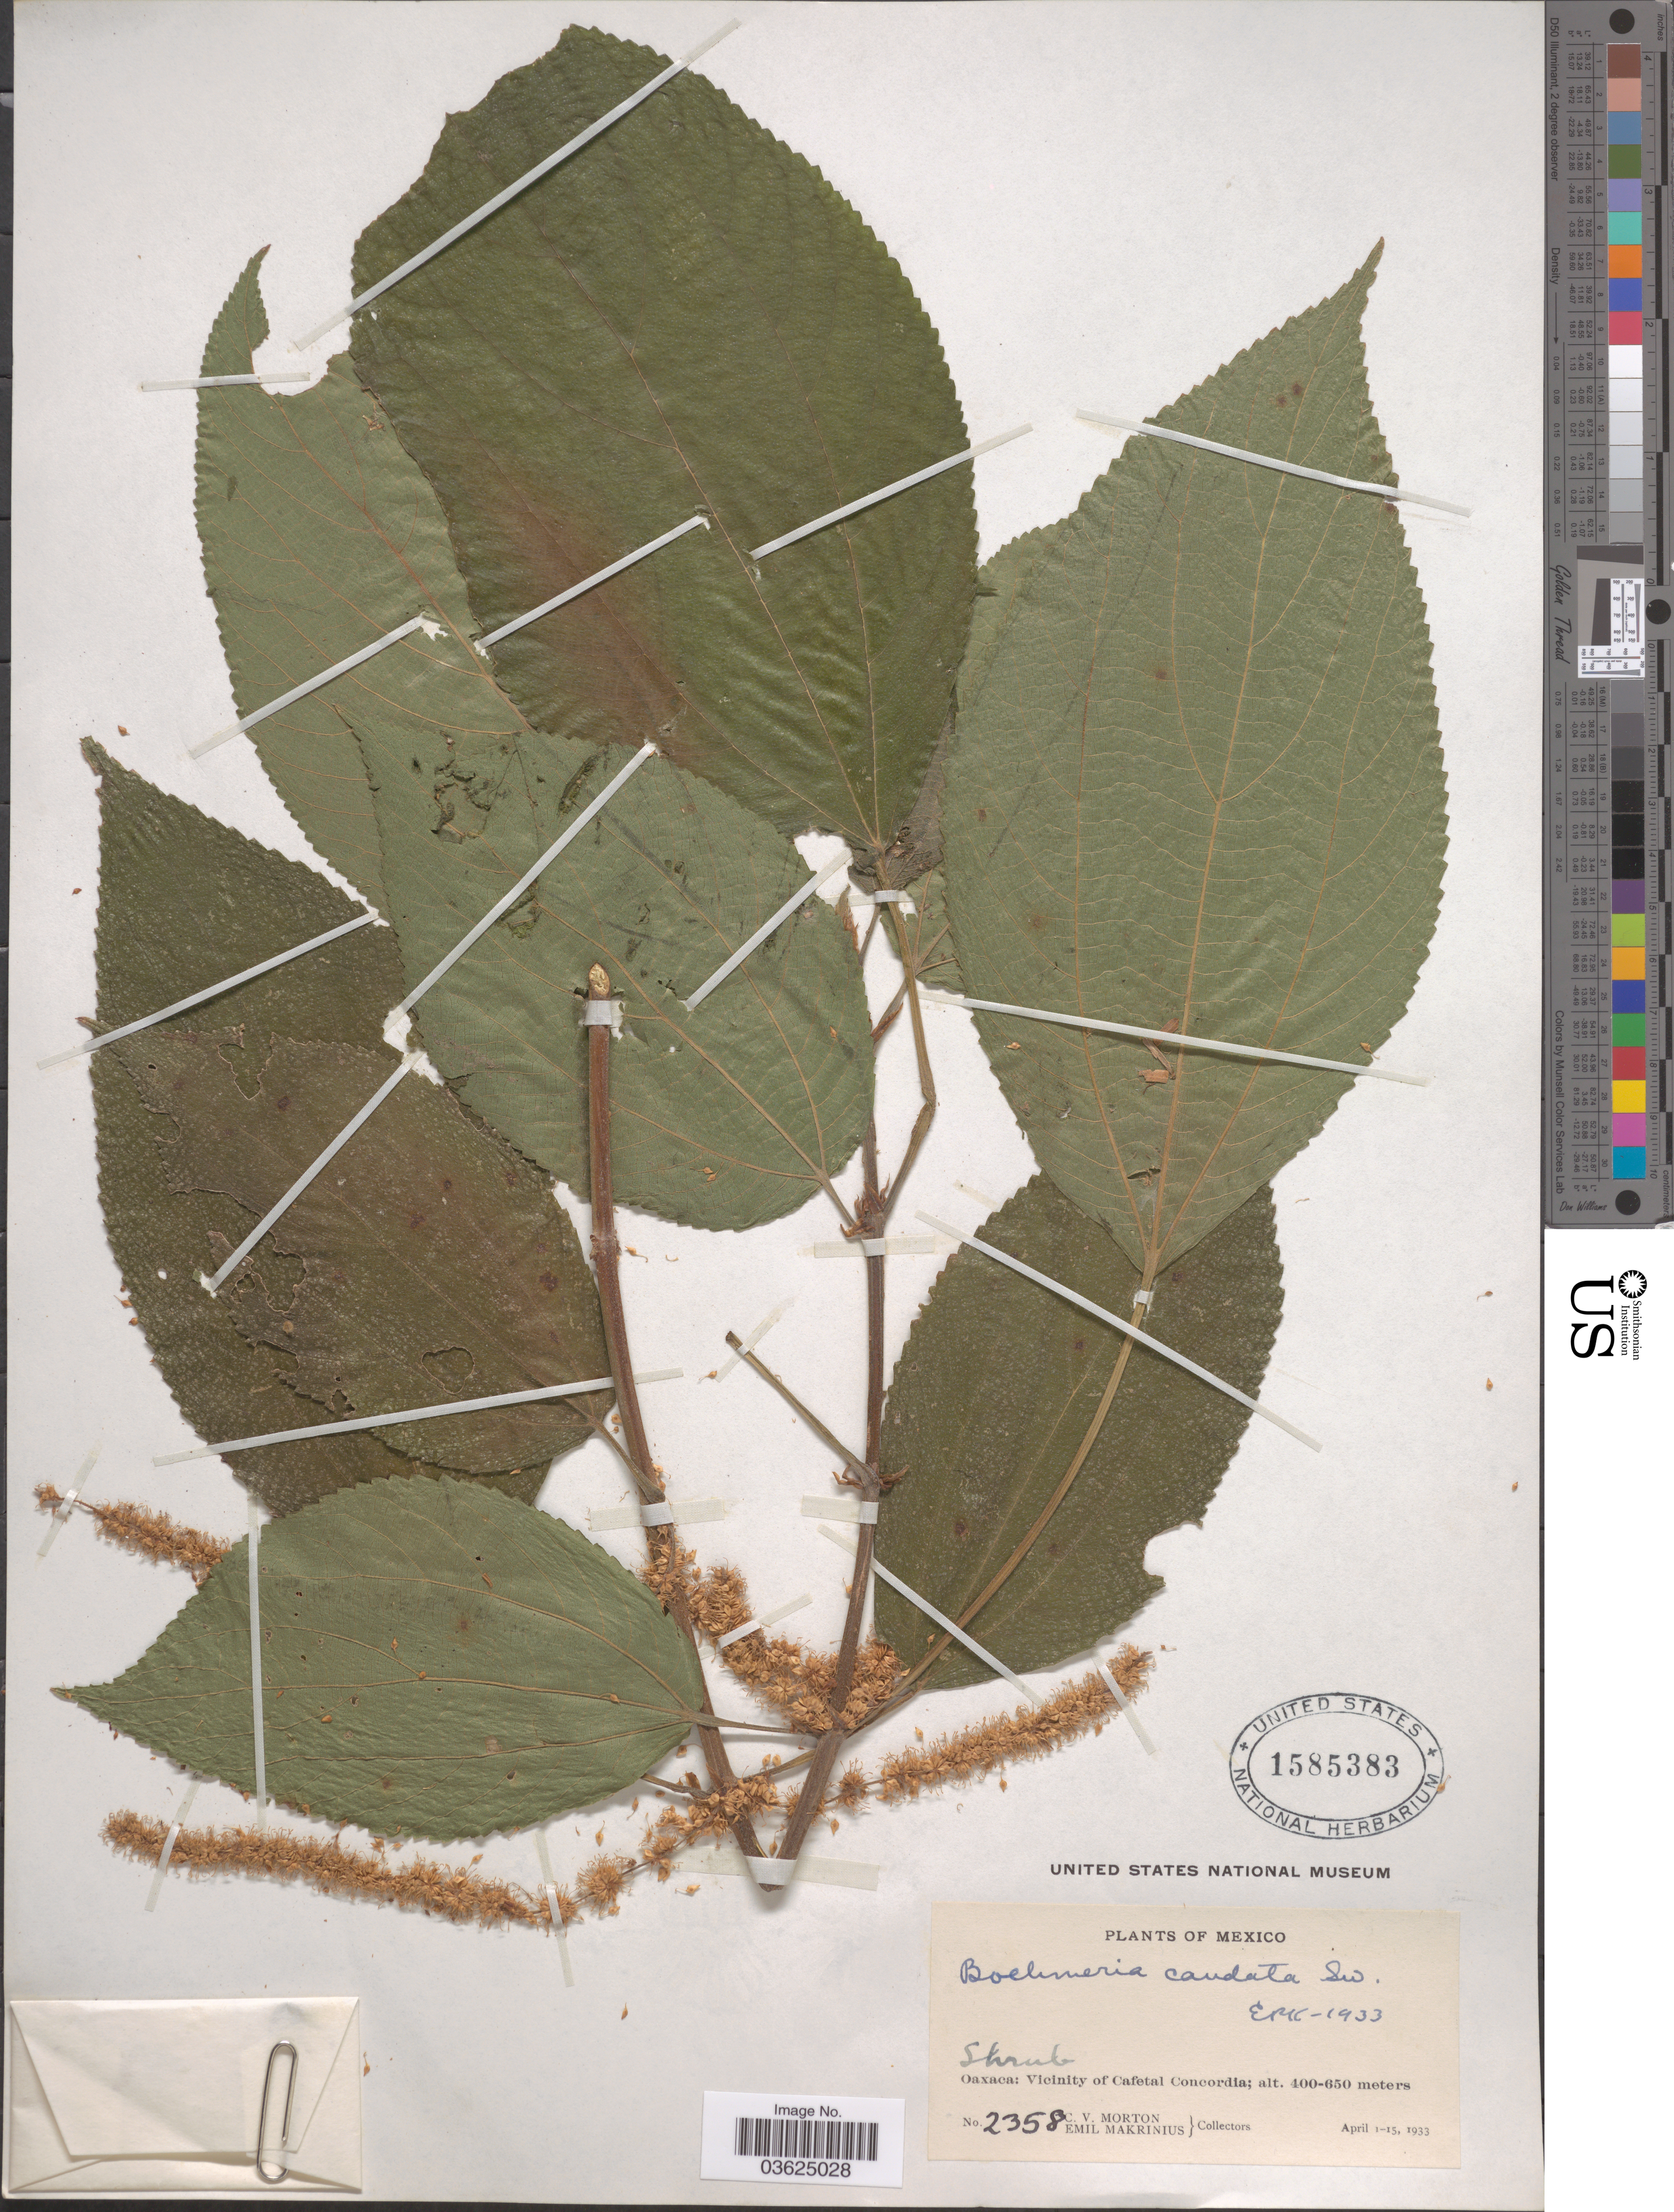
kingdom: Plantae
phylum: Tracheophyta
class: Magnoliopsida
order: Rosales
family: Urticaceae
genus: Boehmeria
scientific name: Boehmeria caudata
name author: Sw.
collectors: C. V. Morton & E. Makrinius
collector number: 2358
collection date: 1933-04-01/1933-04-15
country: Mexico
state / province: Oaxaca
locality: Vicinity of Cafetal Concordia.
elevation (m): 400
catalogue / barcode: US 1585383